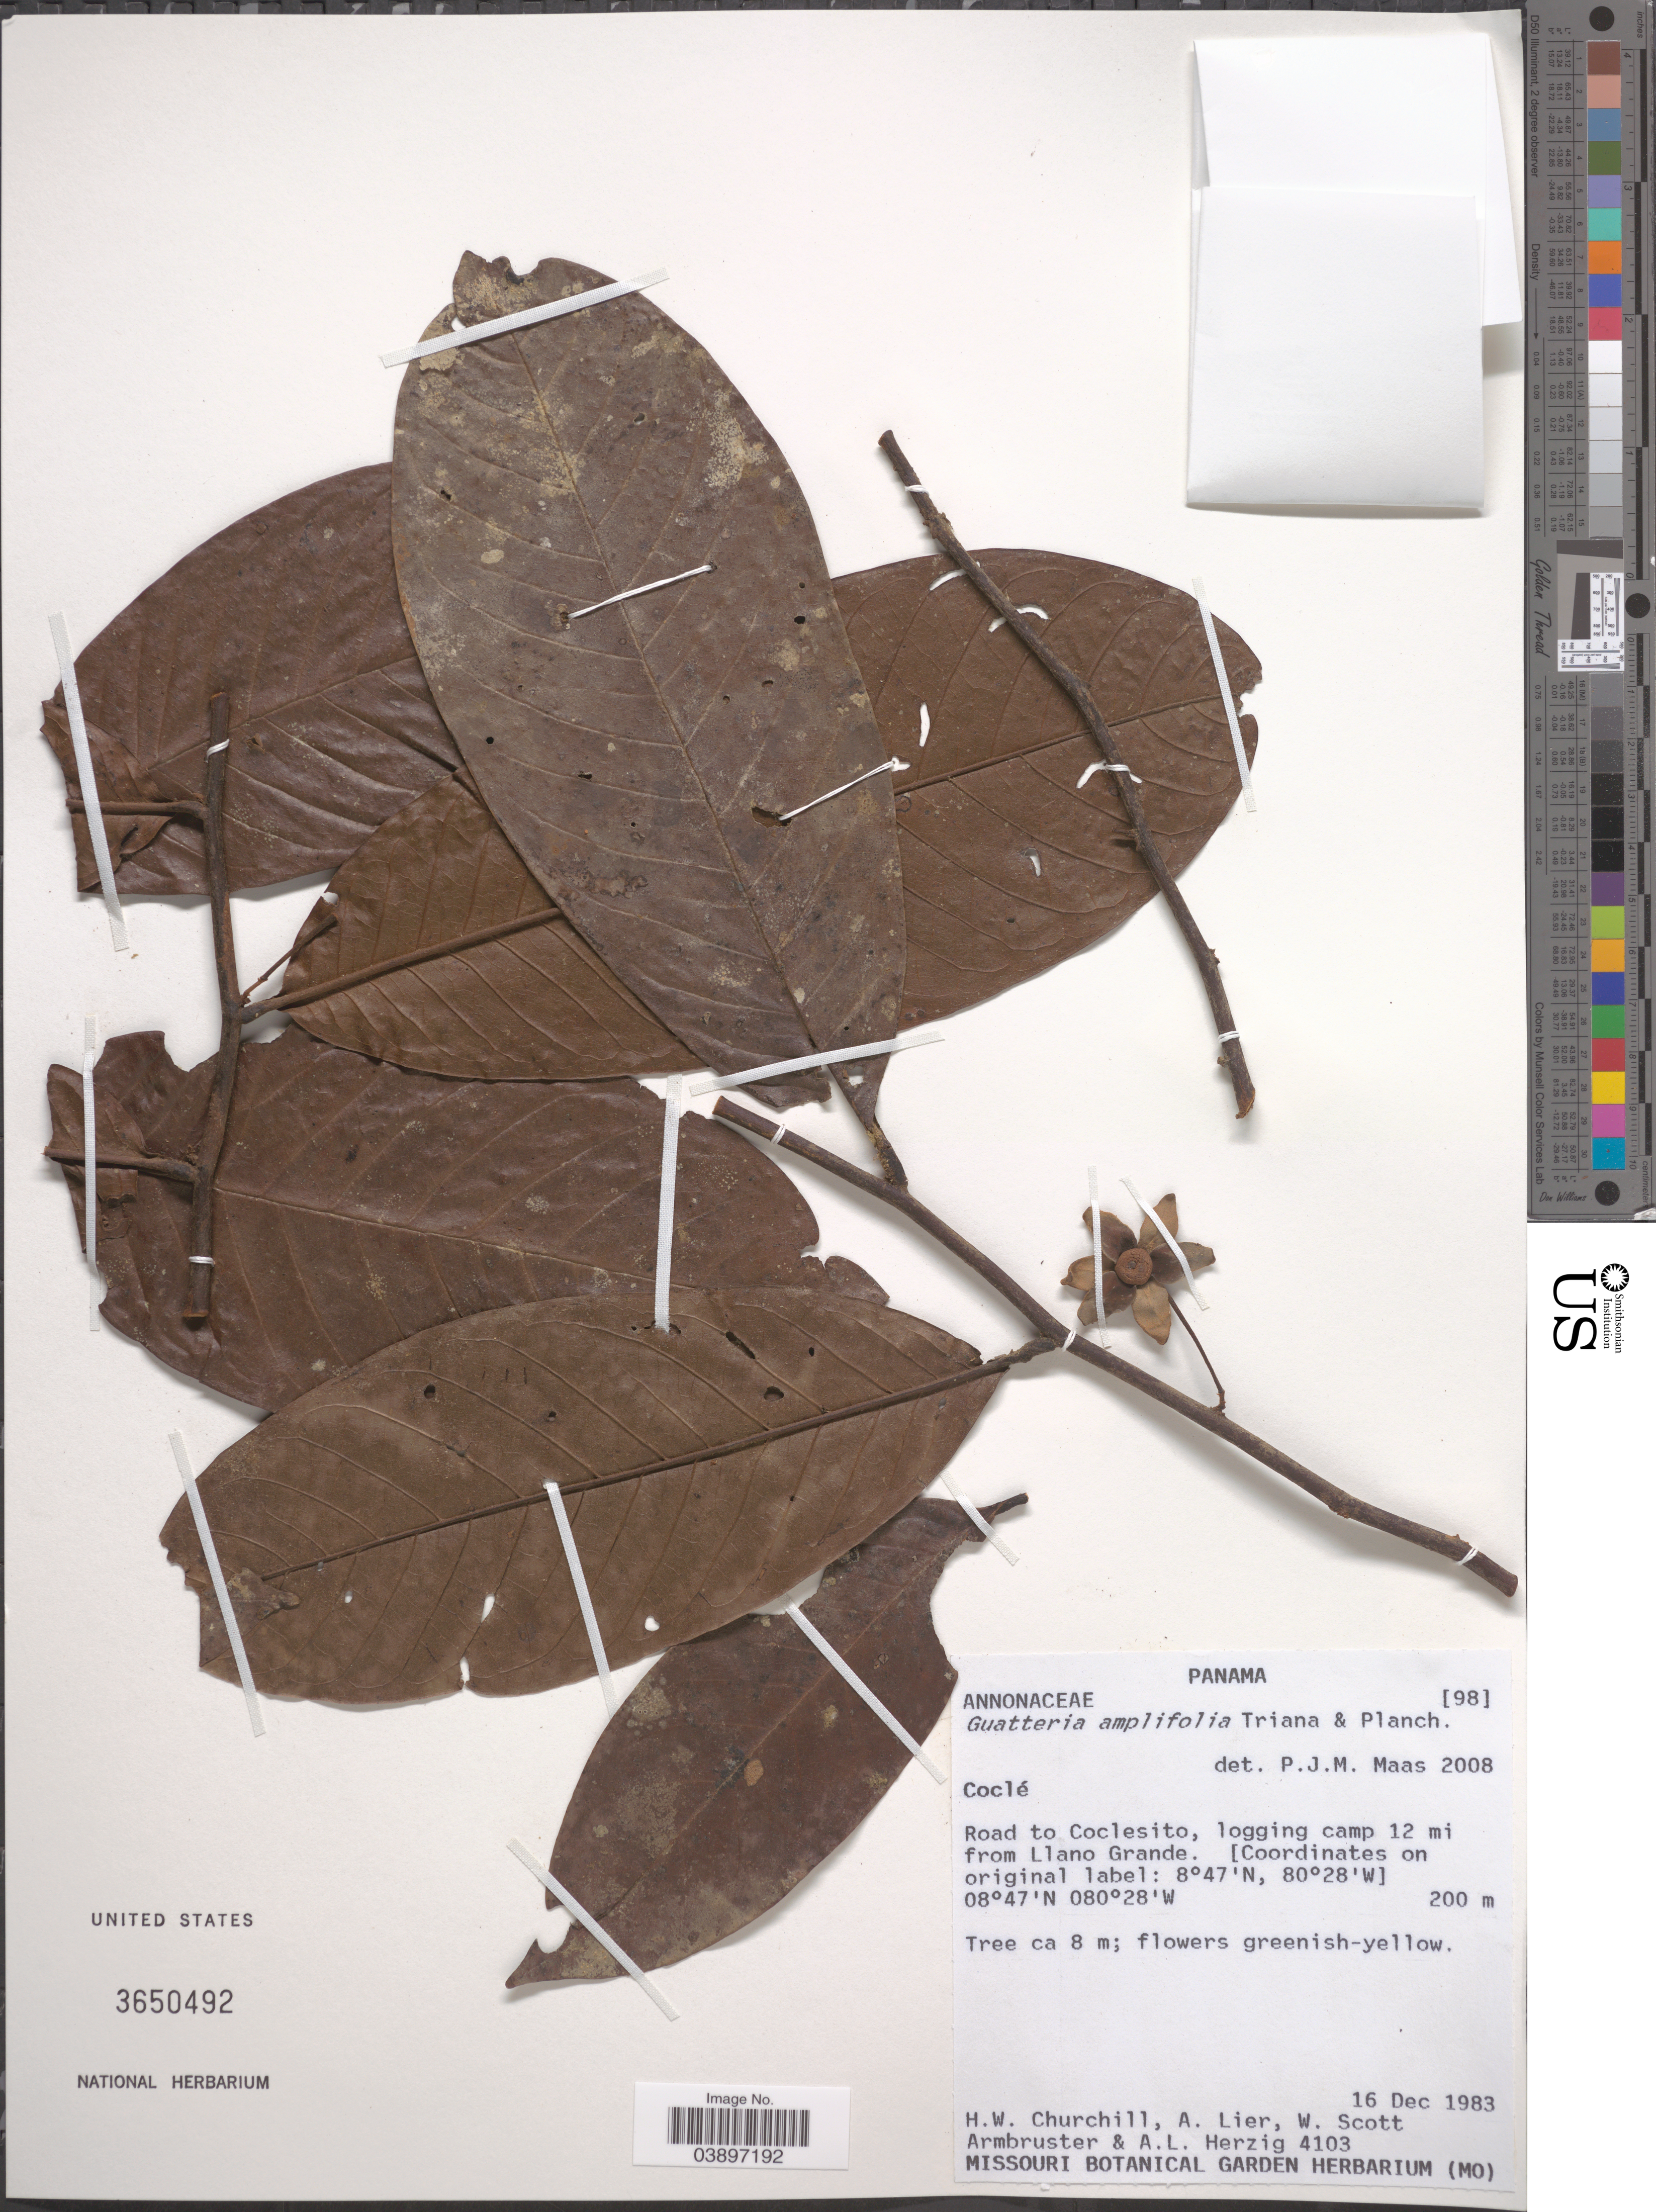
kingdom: Plantae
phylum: Tracheophyta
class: Magnoliopsida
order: Magnoliales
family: Annonaceae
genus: Guatteria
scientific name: Guatteria amplifolia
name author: Triana & Planch.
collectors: H. Churchill, A. Lier, W. S. Armbruster & A. Herzig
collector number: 4103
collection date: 1983-12-16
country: Panama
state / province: Cocle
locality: Road to Coclesito, logging camp 12 mi from Llano Grande.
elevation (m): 200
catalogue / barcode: US 3650492